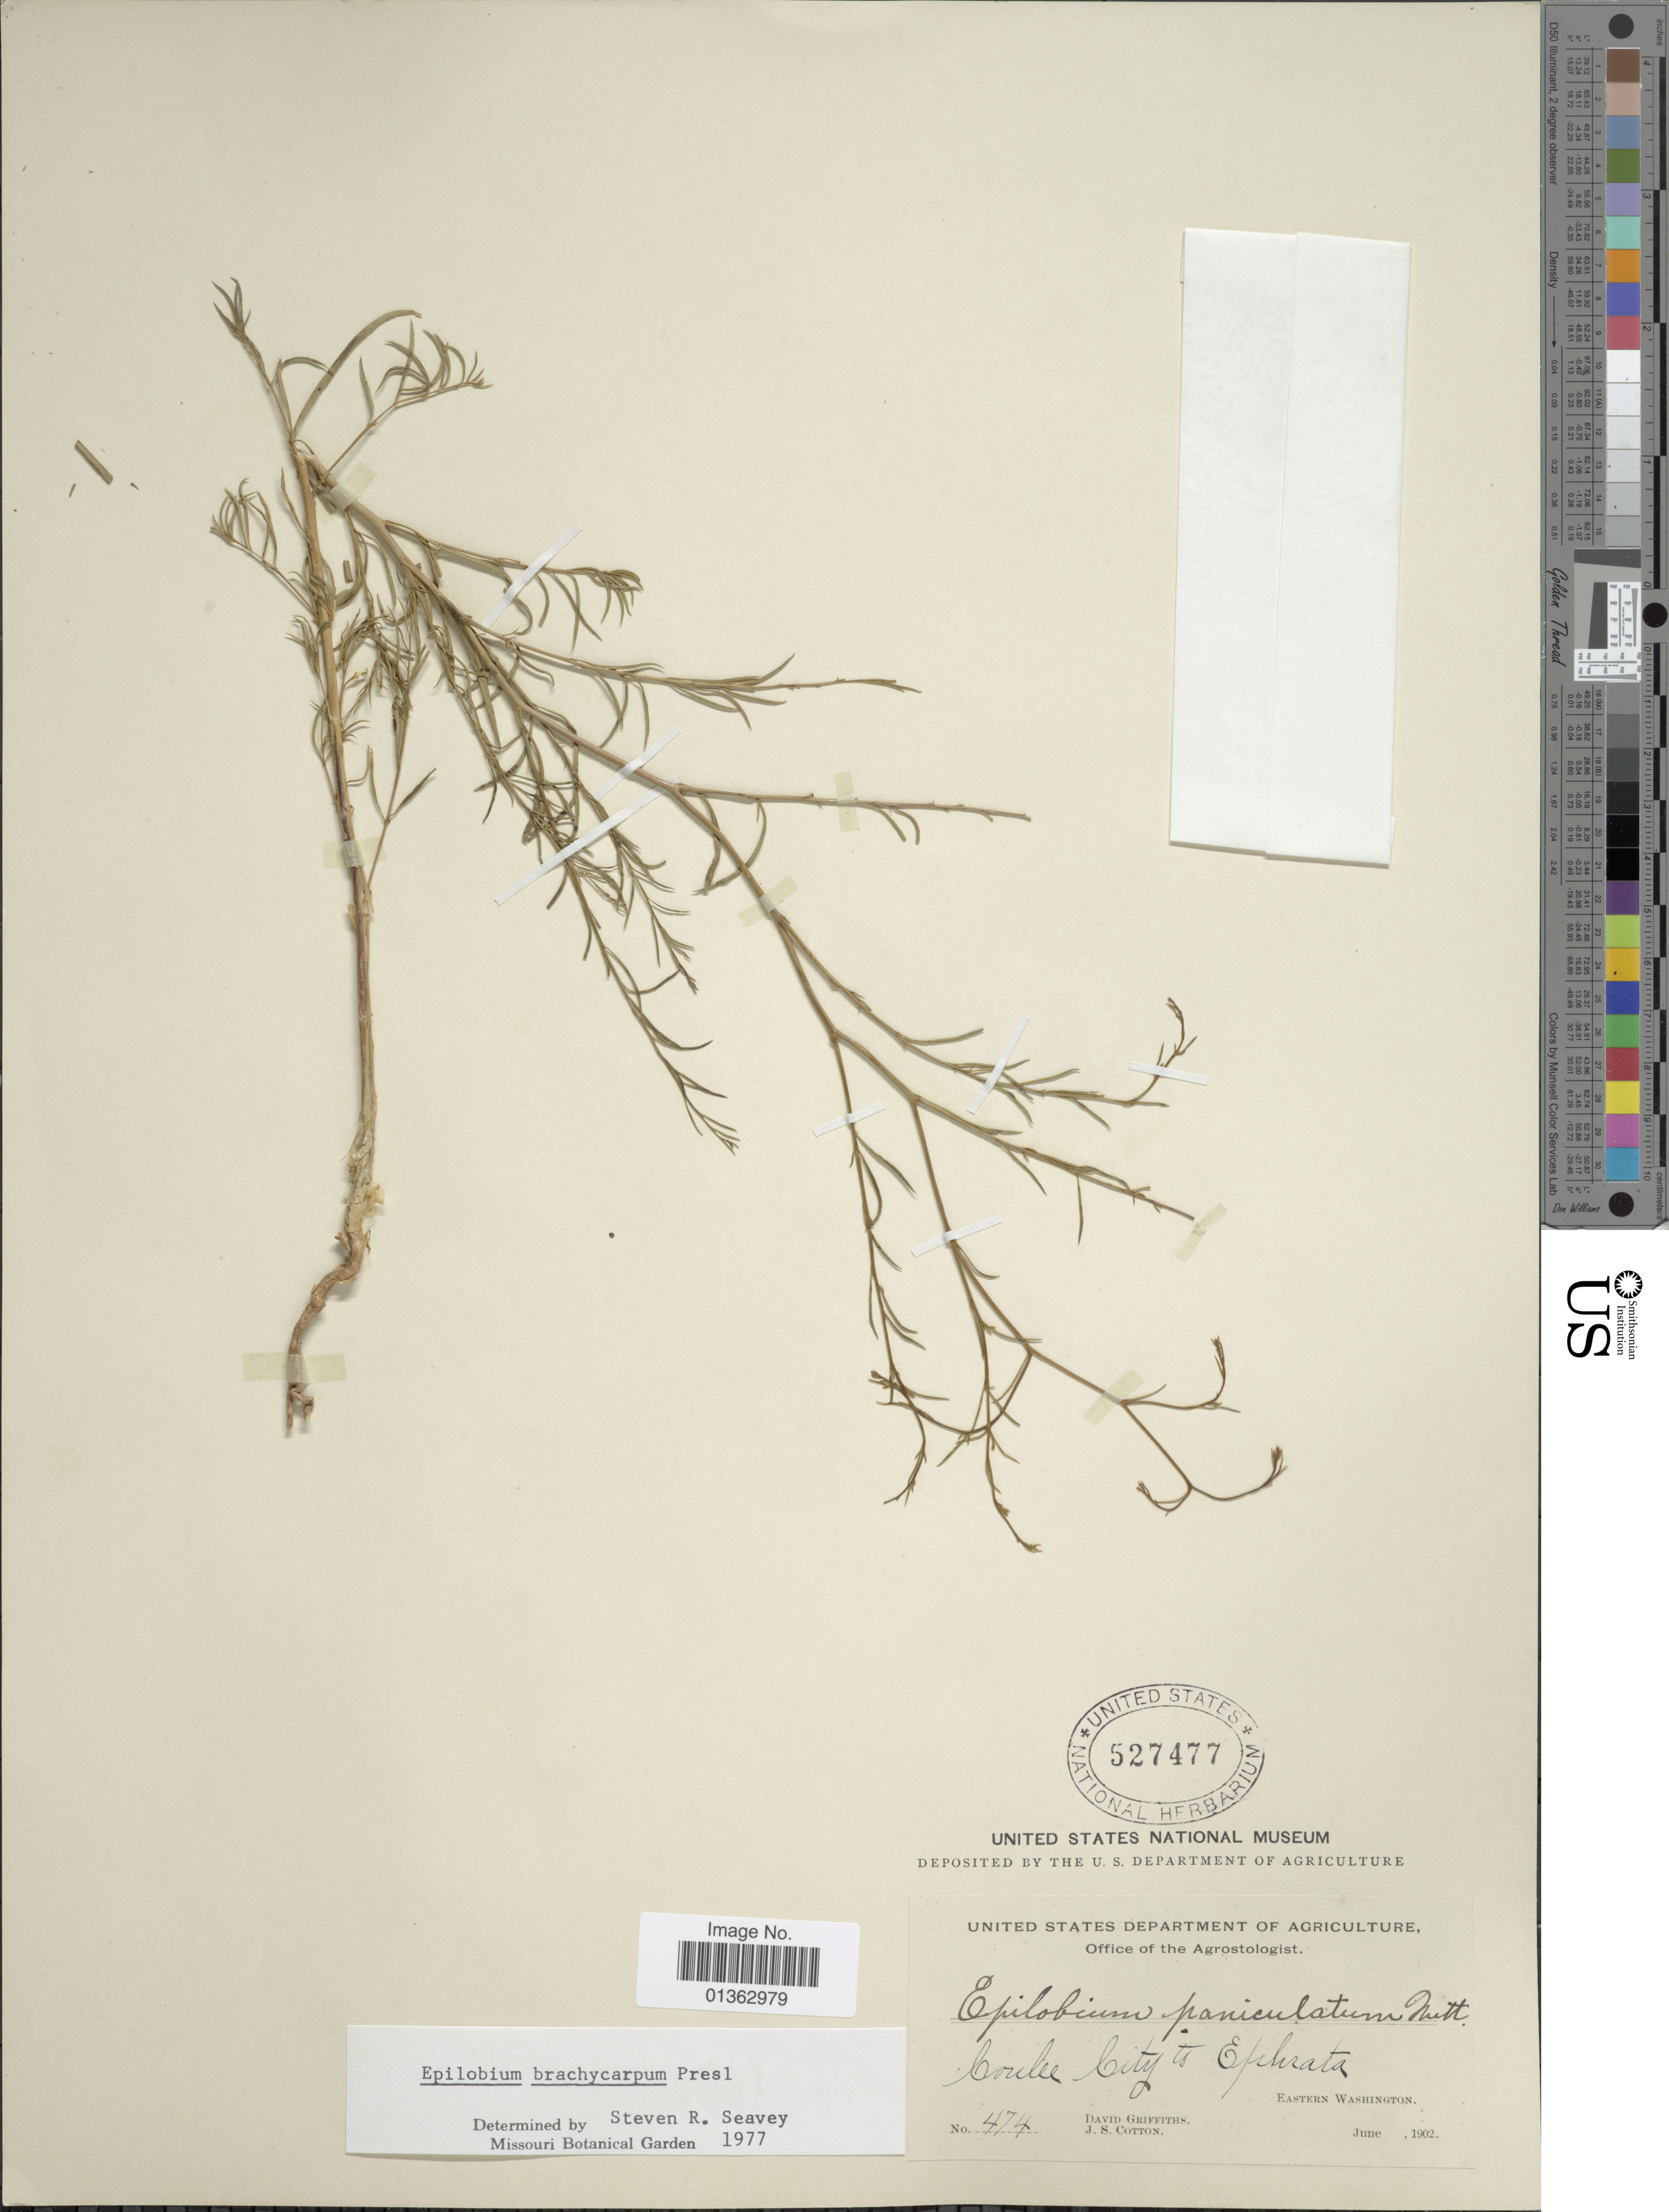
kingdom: Plantae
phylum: Tracheophyta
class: Magnoliopsida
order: Myrtales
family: Onagraceae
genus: Epilobium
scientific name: Epilobium brachycarpum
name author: C. Presl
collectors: D. Griffiths & J. S. Cotton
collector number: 474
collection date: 1902-06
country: United States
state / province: Washington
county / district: Grant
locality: Coulee City to Ephrata. Eastern Washington.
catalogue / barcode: US 527477